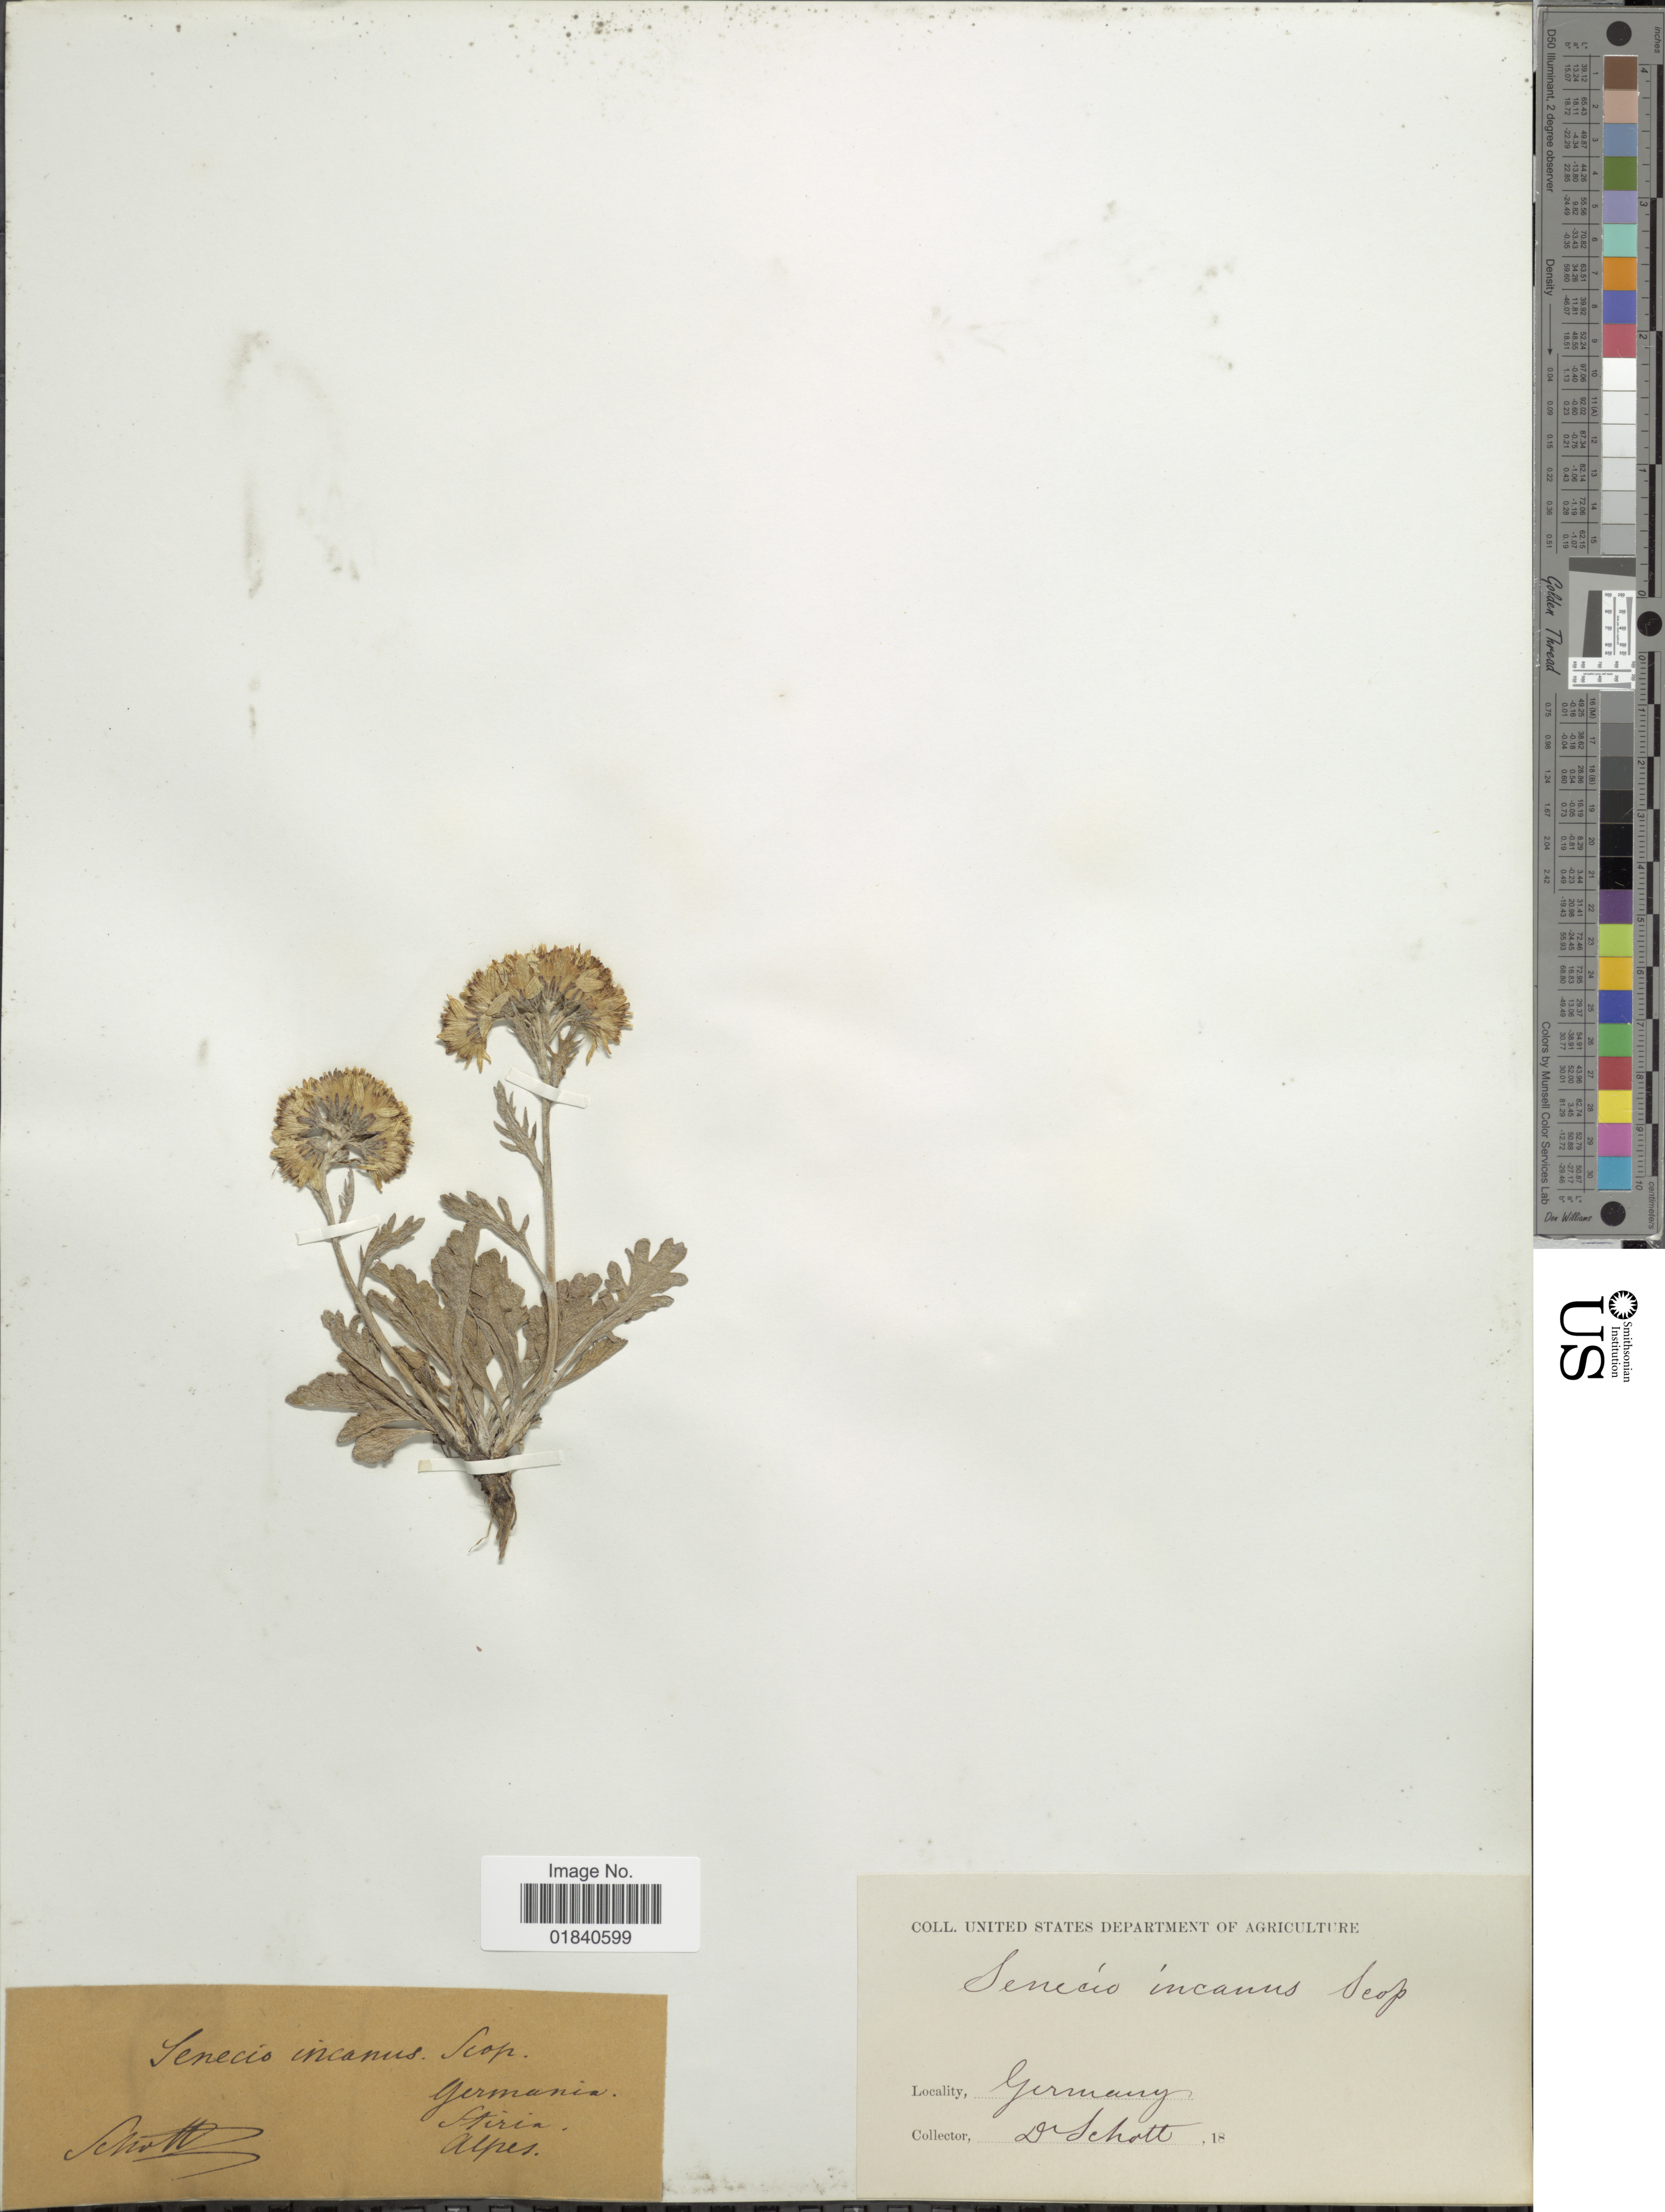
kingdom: Plantae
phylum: Tracheophyta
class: Magnoliopsida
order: Asterales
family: Asteraceae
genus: Jacobaea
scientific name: Jacobaea incana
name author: (L.) Veldkamp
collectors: Schott, --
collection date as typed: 18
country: Austria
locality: Stiria, Germania. Alpes.